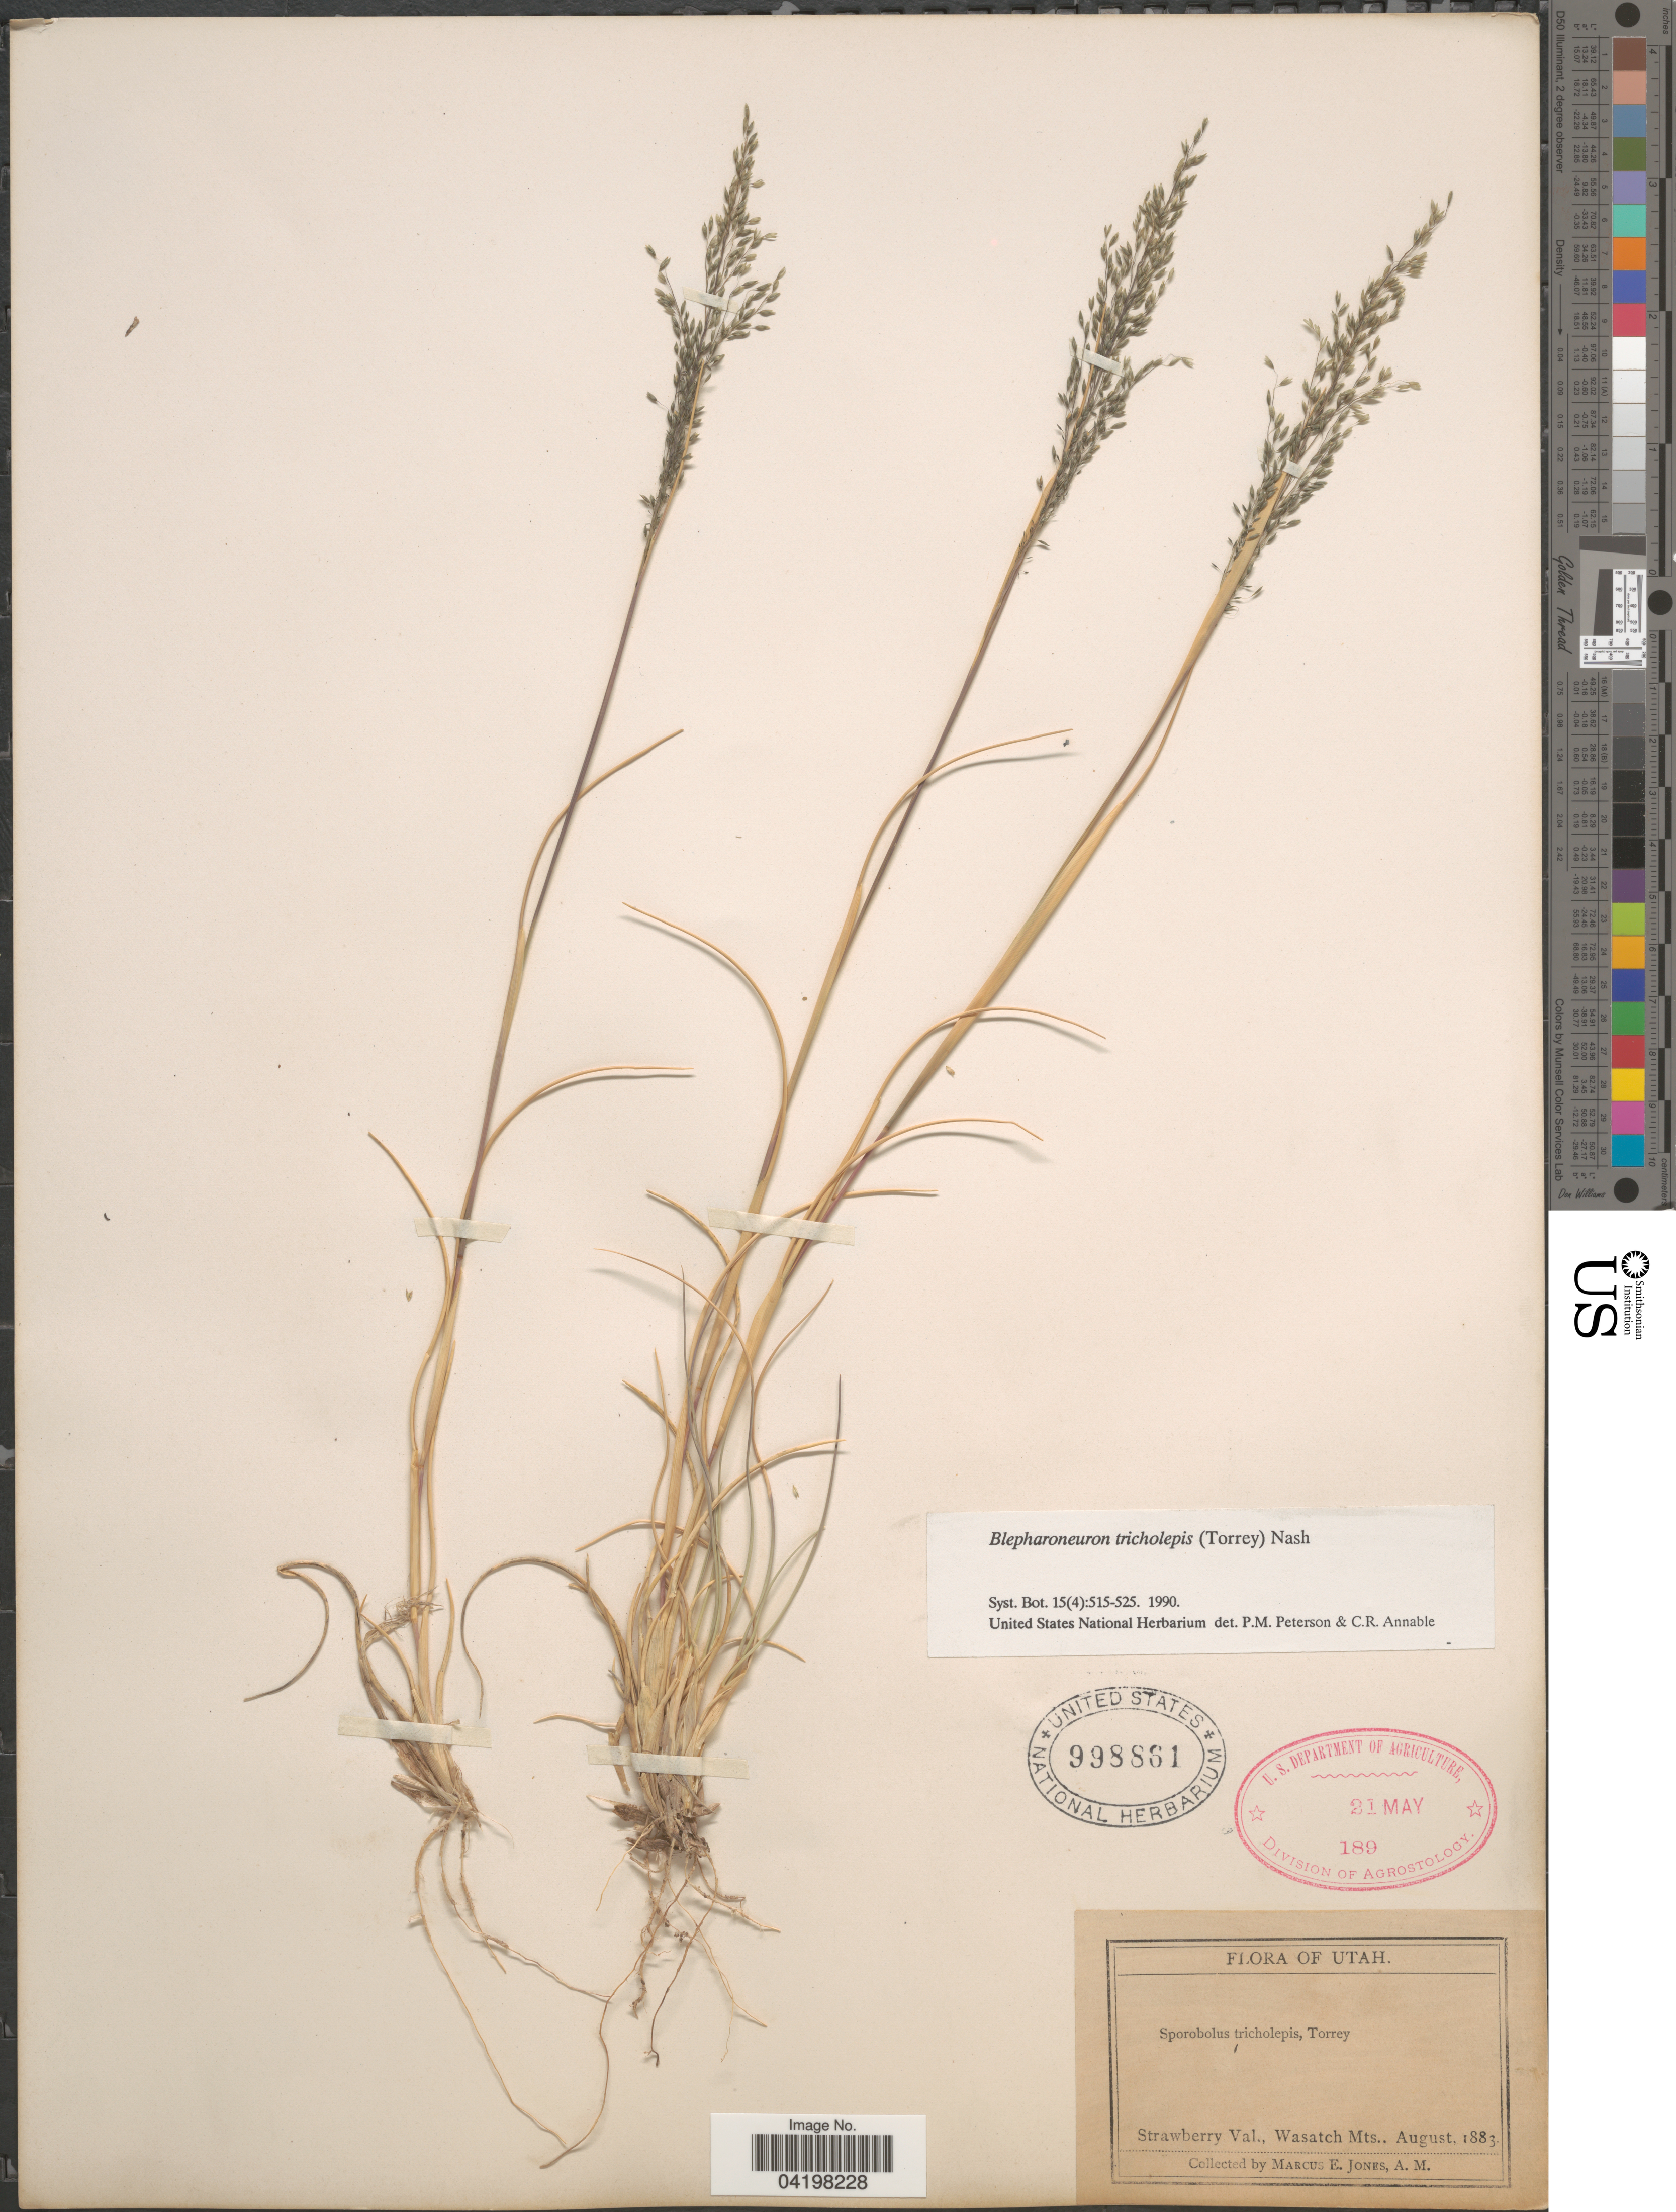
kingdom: Plantae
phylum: Tracheophyta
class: Liliopsida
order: Poales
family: Poaceae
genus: Muhlenbergia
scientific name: Muhlenbergia tricholepis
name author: (Torr.) Columbus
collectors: M. E. Jones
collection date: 1883-08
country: United States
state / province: Utah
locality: Strawberry Val., Wasatch Mts.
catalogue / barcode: US 998861